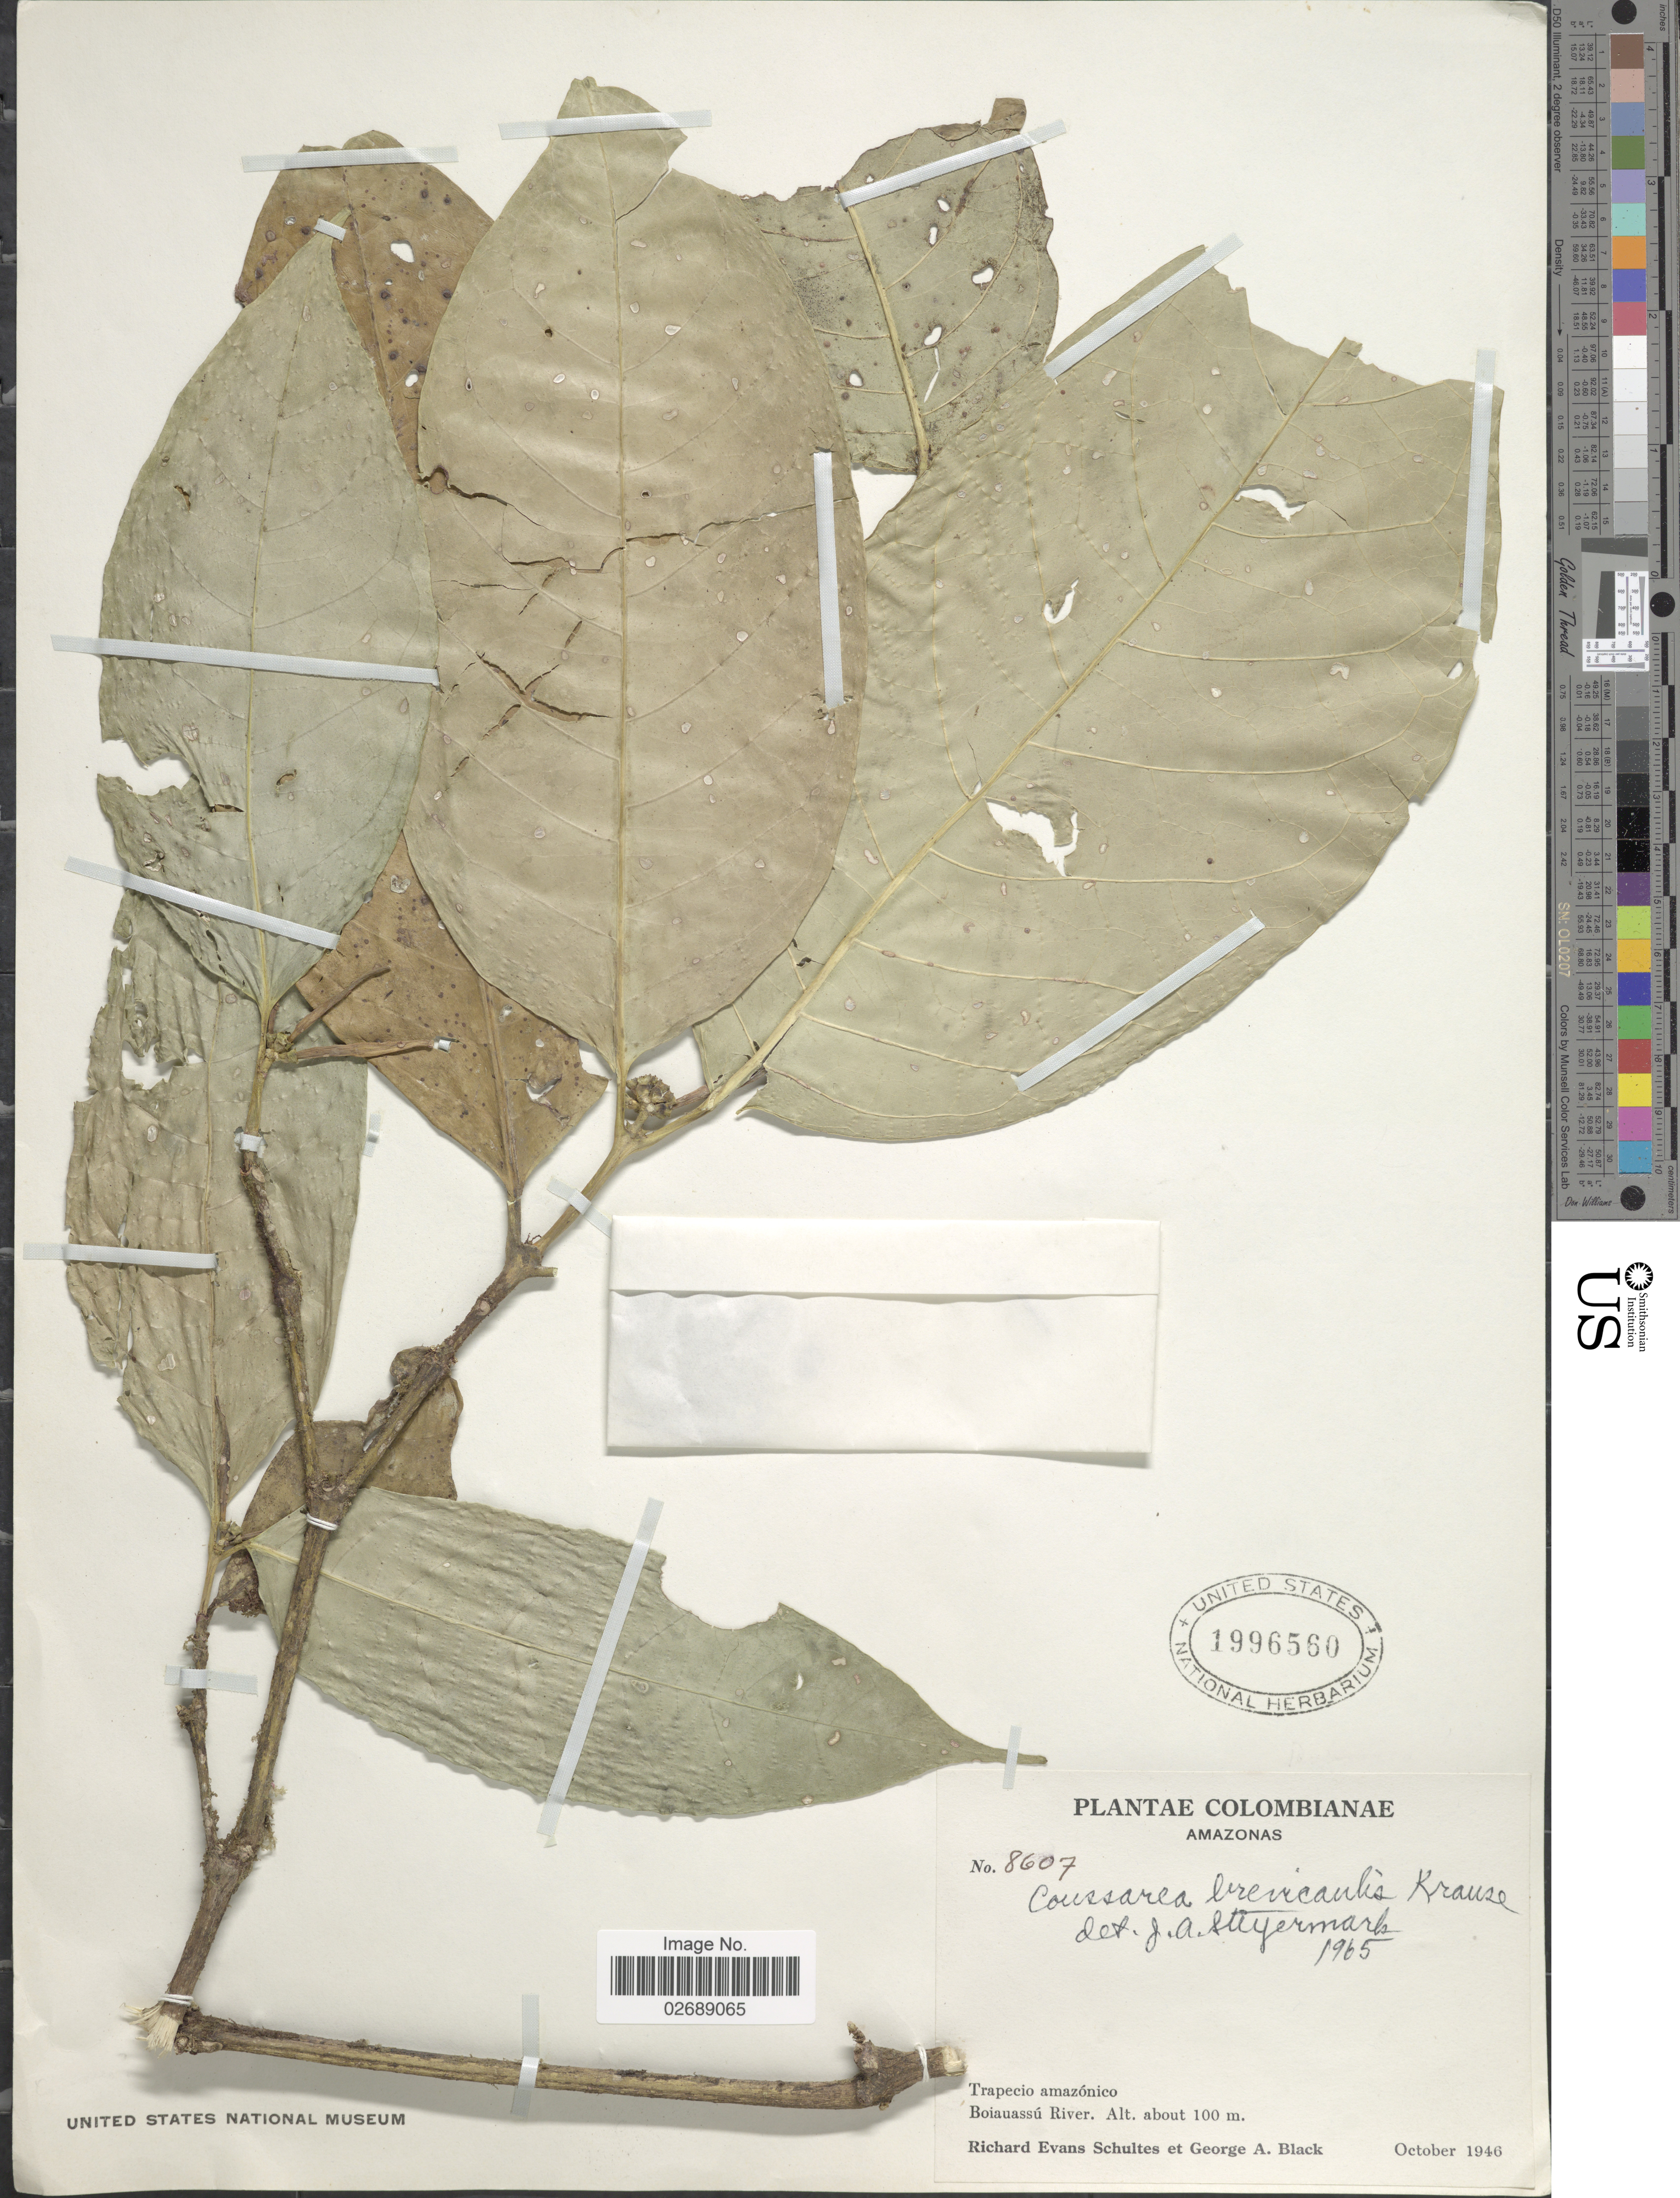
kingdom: Plantae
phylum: Tracheophyta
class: Magnoliopsida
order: Gentianales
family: Rubiaceae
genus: Coussarea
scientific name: Coussarea brevicaulis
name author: K. Krause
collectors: R. E. Schultes & G. A. Black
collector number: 8607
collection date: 1946-10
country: Colombia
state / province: Amazônas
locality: Trapecio amazonico. Boiauassu River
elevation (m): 100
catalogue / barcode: US 1996560